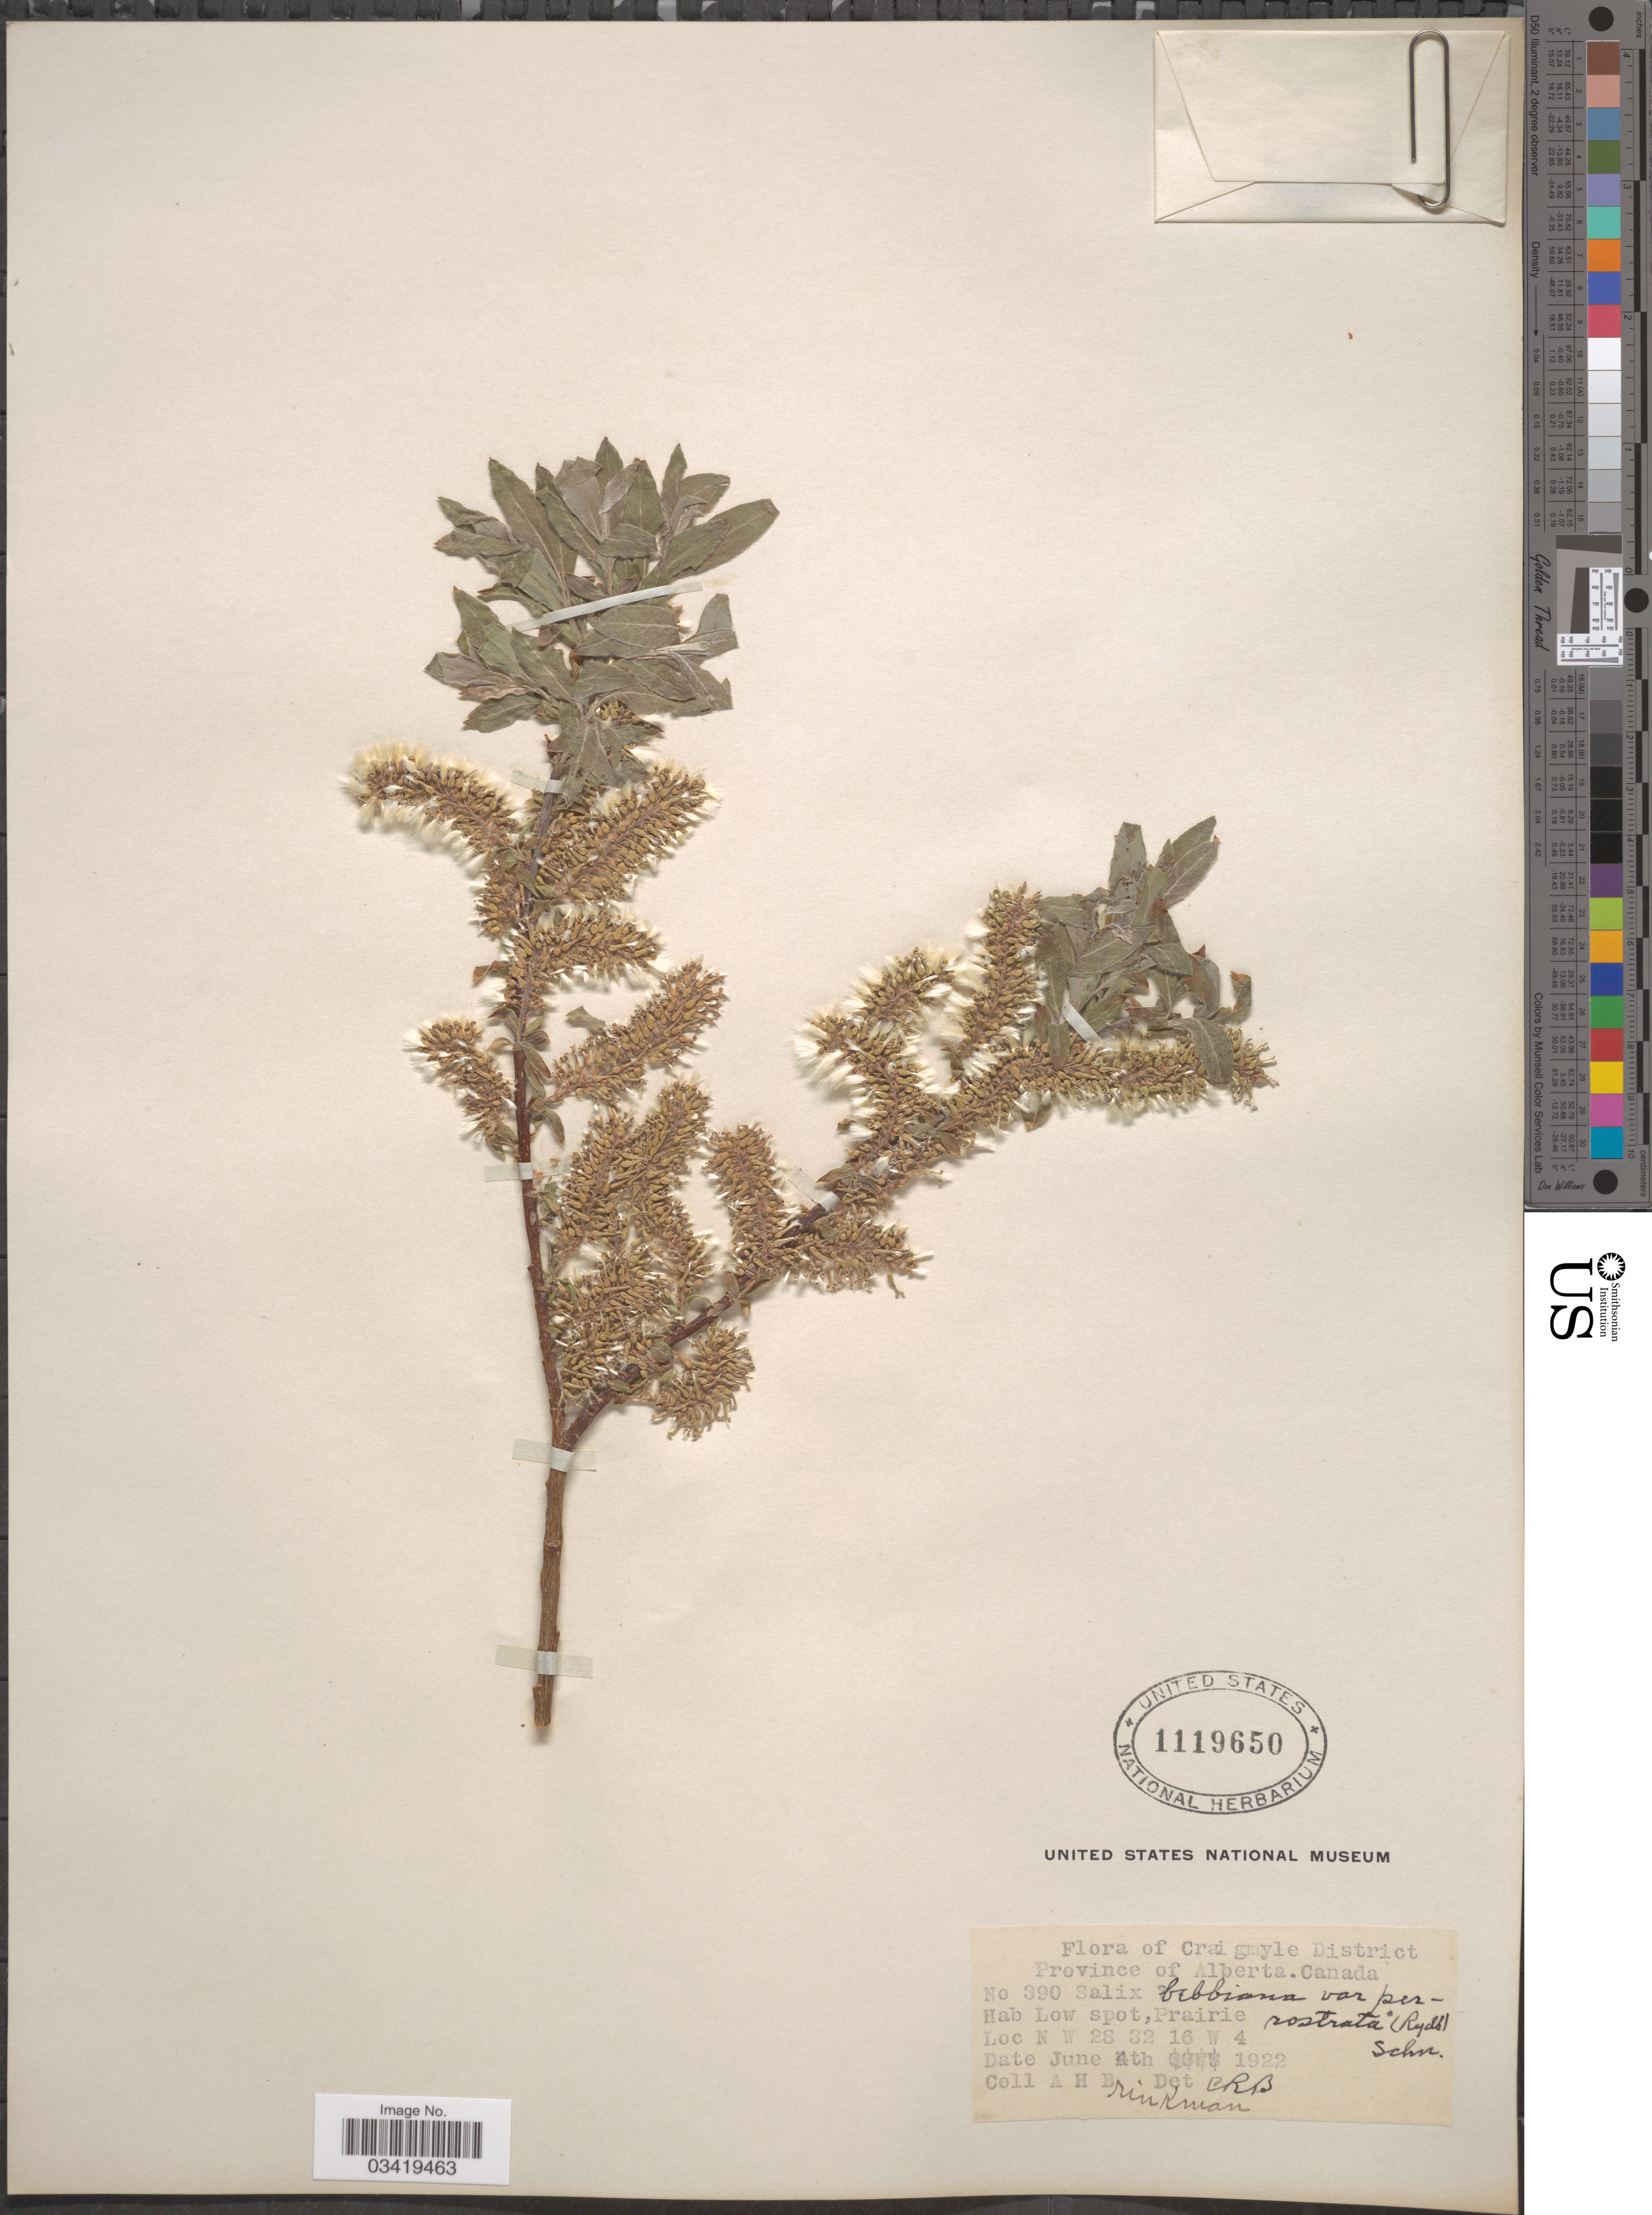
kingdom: Plantae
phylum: Tracheophyta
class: Magnoliopsida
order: Malpighiales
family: Salicaceae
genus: Salix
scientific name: Salix bebbiana var. perrostrata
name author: Sarg.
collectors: A. Brinkman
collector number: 390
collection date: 1922-06-04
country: Canada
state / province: Alberta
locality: Craigmyle District. Low spot, Prairie.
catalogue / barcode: US 1119650